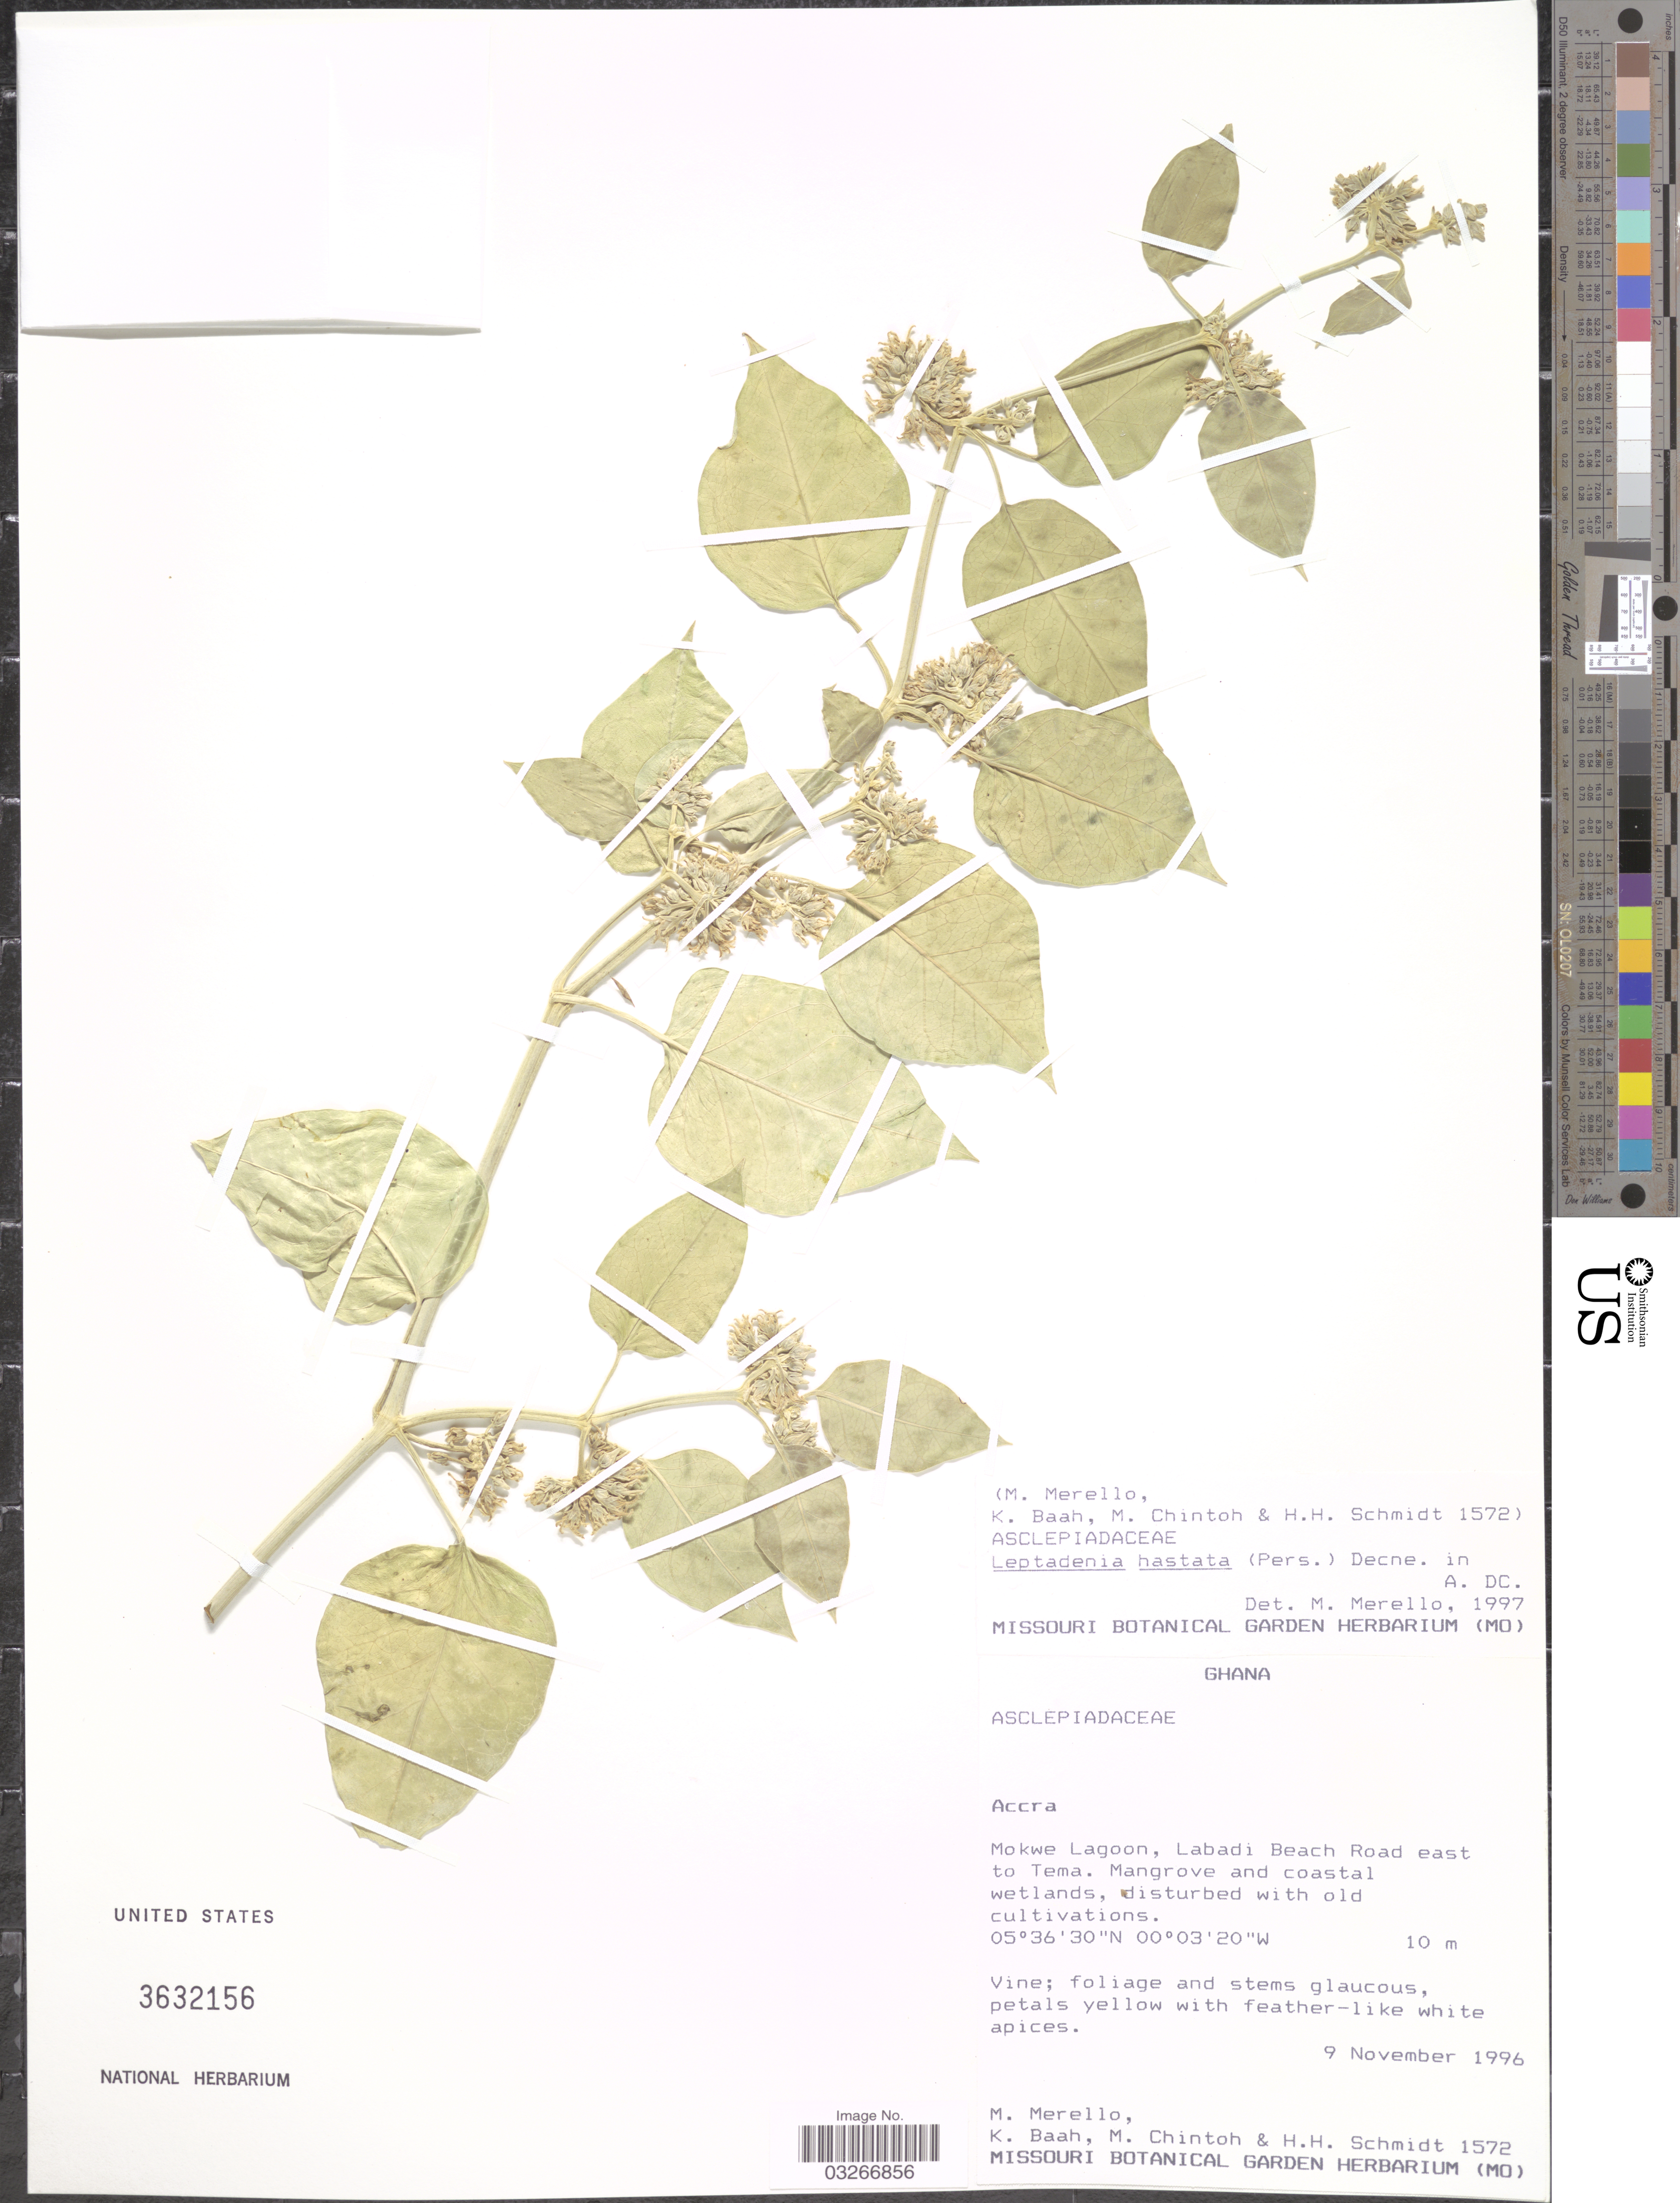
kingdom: Plantae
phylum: Tracheophyta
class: Magnoliopsida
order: Gentianales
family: Apocynaceae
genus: Leptadenia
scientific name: Leptadenia hastata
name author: (Pers.) Decne.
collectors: M. Merello, K. Baah, M. Chintoh & H. H. Schmidt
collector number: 1572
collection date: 1996-11-09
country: Ghana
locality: Accra, Mokwe Lagoon, Labadi Beach Road east to Tema.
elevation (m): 10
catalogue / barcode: US 3632156